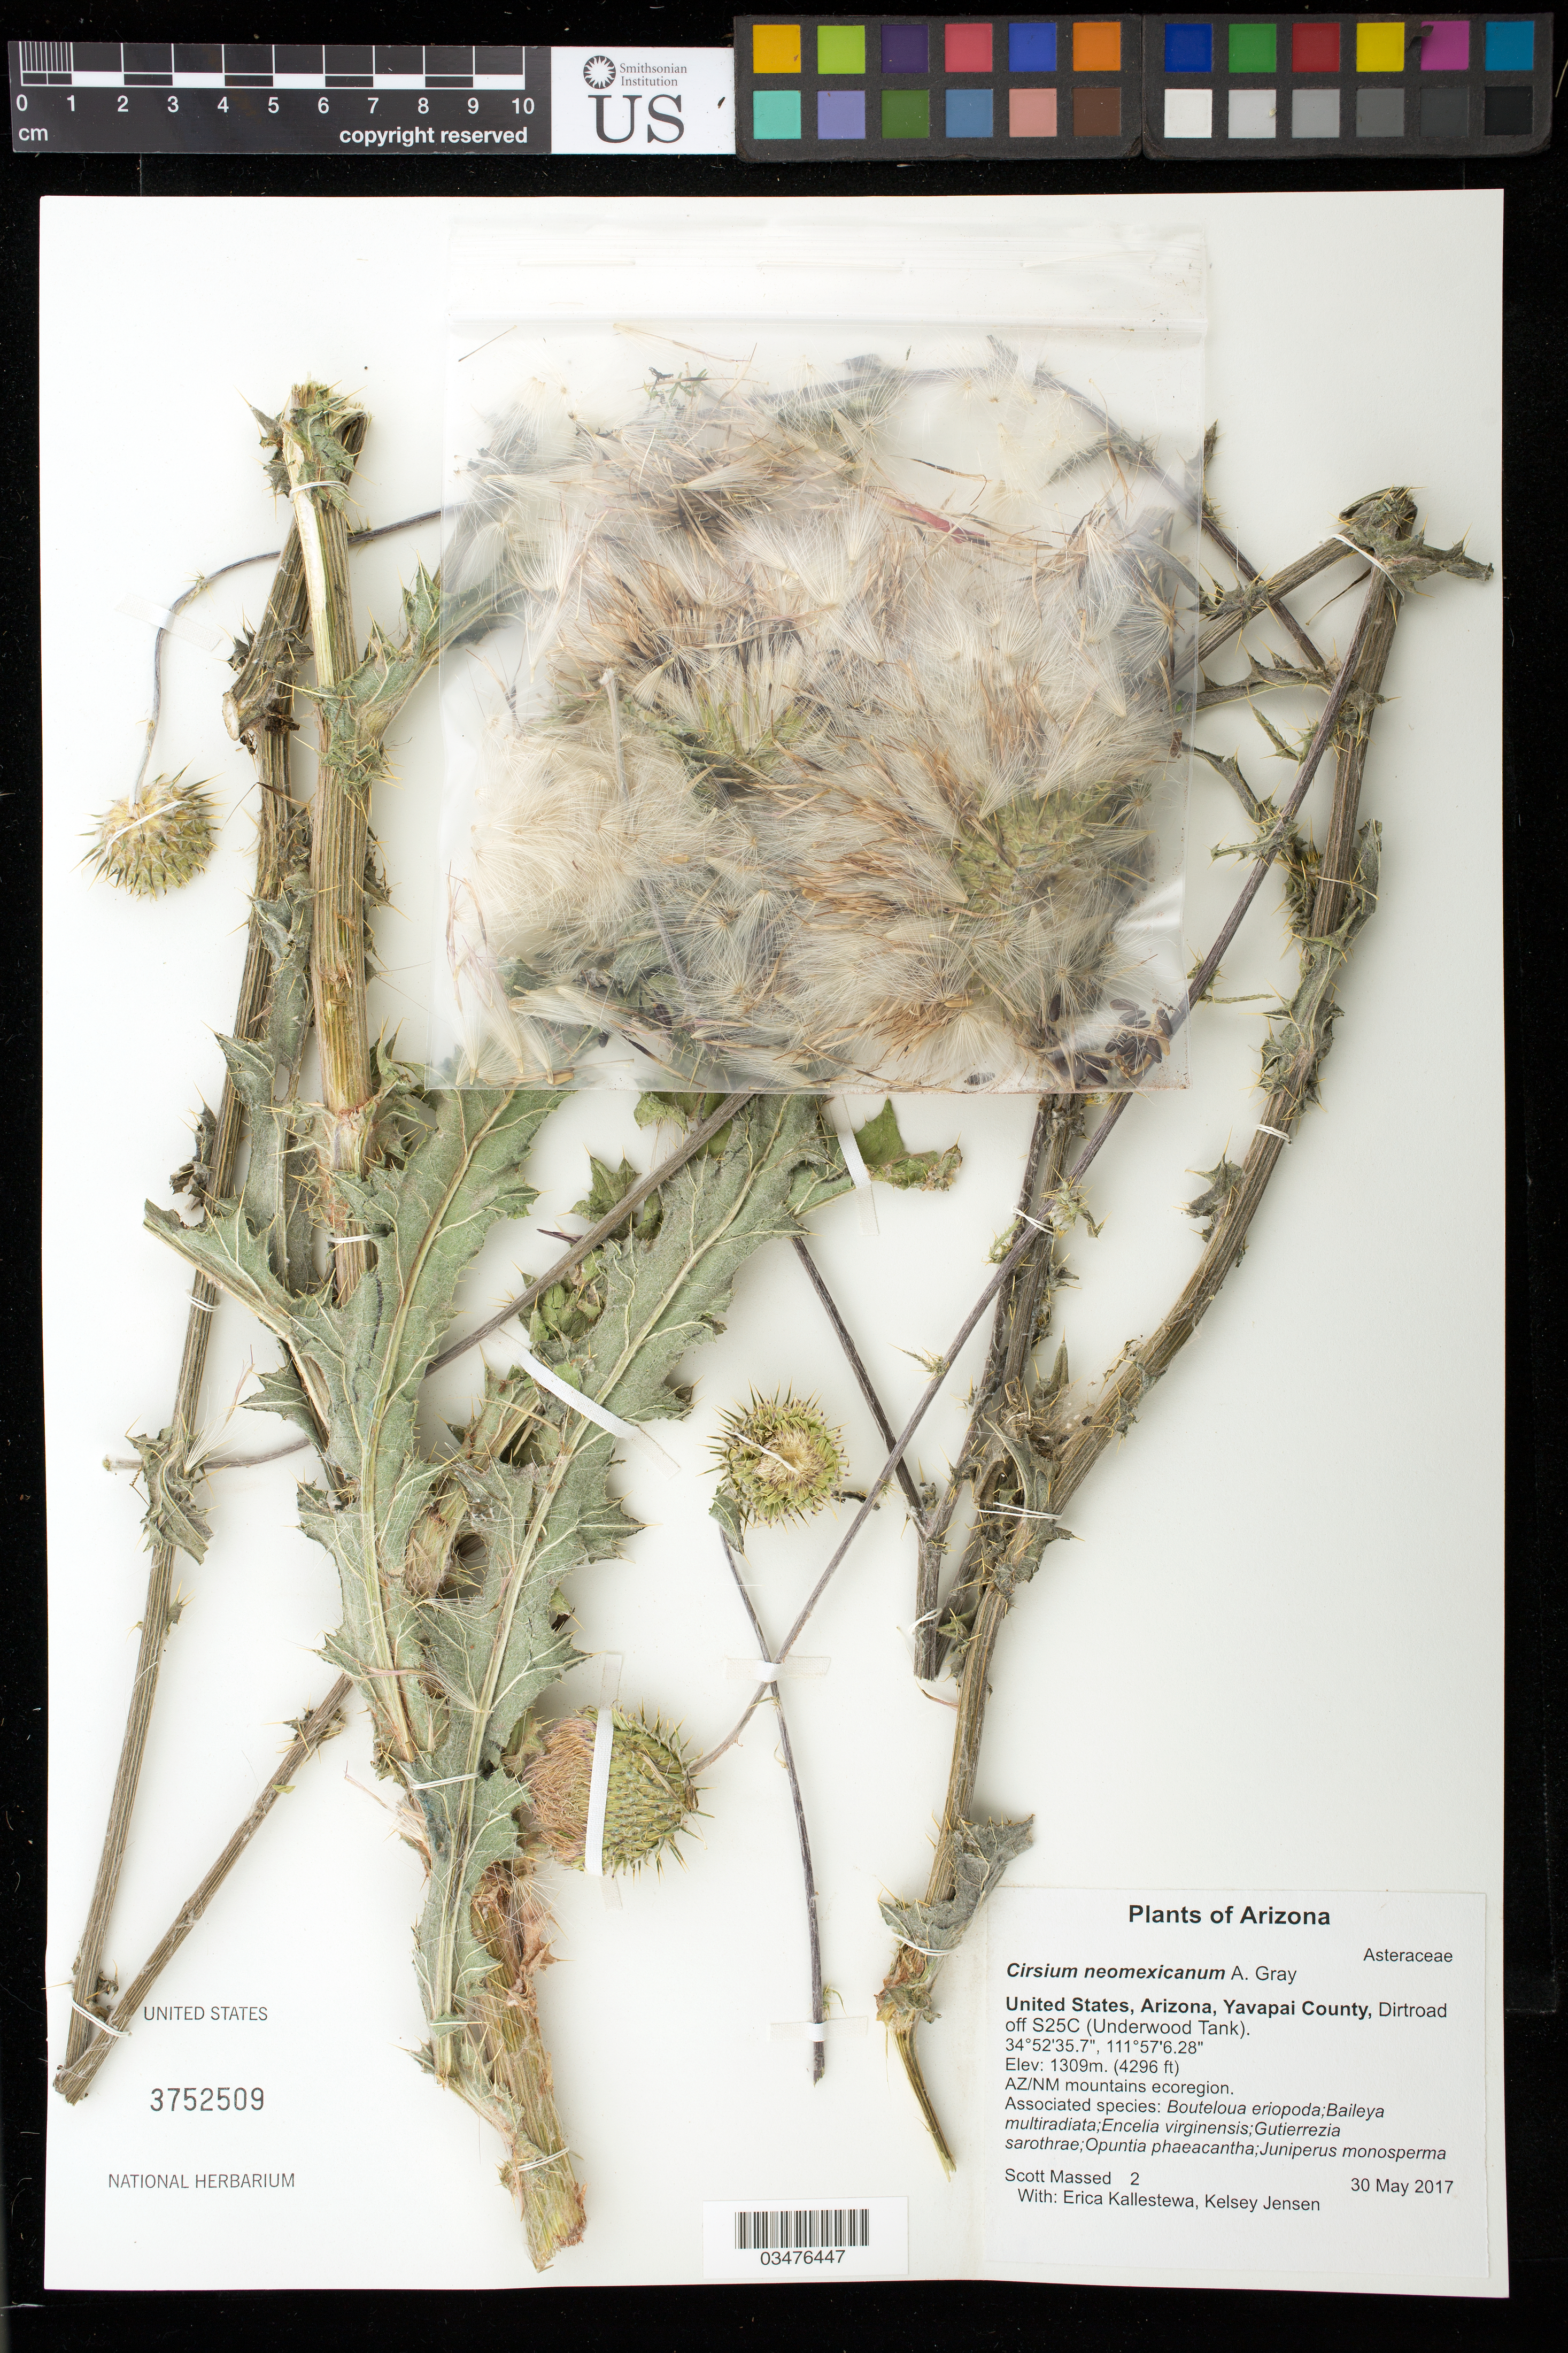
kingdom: Plantae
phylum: Tracheophyta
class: Magnoliopsida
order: Asterales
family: Asteraceae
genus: Cirsium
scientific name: Cirsium neomexicanum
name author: A. Gray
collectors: S. Massed, E. Kallestewa & K. Jensen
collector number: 2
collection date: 2017-05-30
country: United States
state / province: Arizona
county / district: Yavapai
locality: Dirt Road off S25C (Underwood Tank)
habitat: AZ/NM mountains ecoregion. With Bouteloua eriopoda, Encelia virginensis, Juniperus monosperma, ect.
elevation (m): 1309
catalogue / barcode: US 3752509